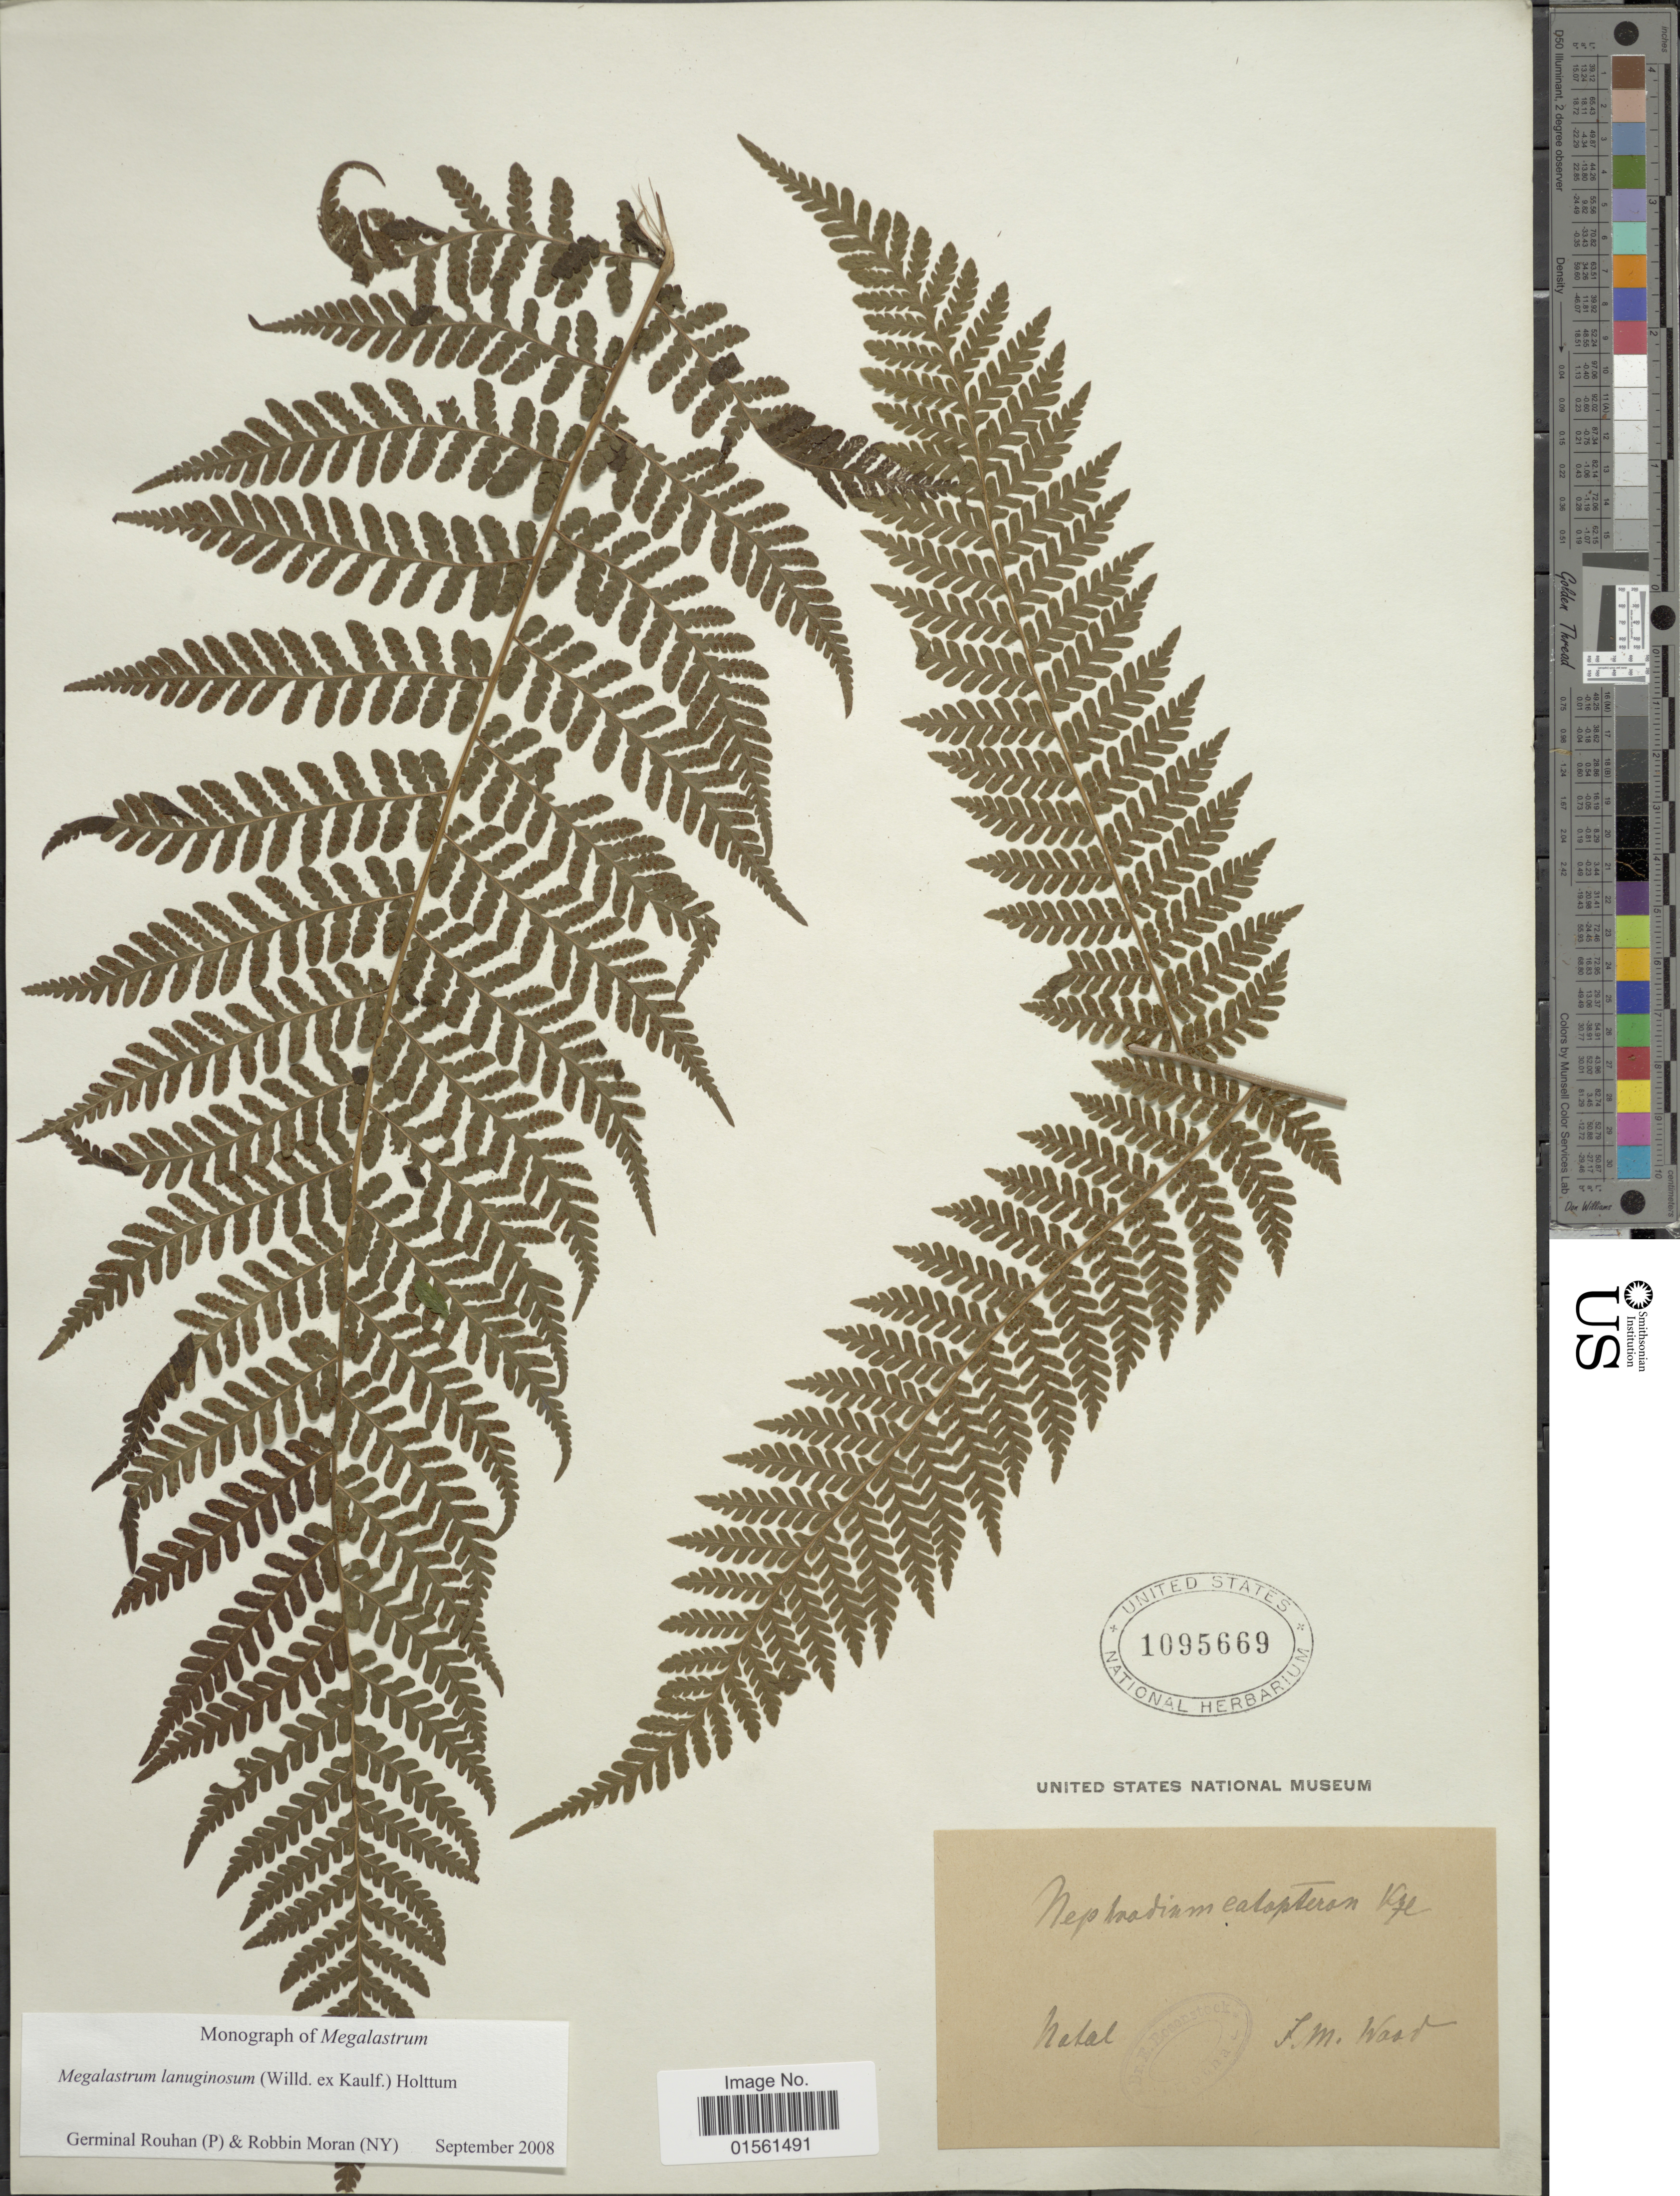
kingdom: Plantae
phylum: Tracheophyta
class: Polypodiopsida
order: Polypodiales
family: Dryopteridaceae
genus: Megalastrum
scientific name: Megalastrum lanuginosum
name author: (Kaulf.) Holttum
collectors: F. Wood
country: South Africa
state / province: KwaZulu-Natal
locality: Natal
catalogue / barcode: US 1095669